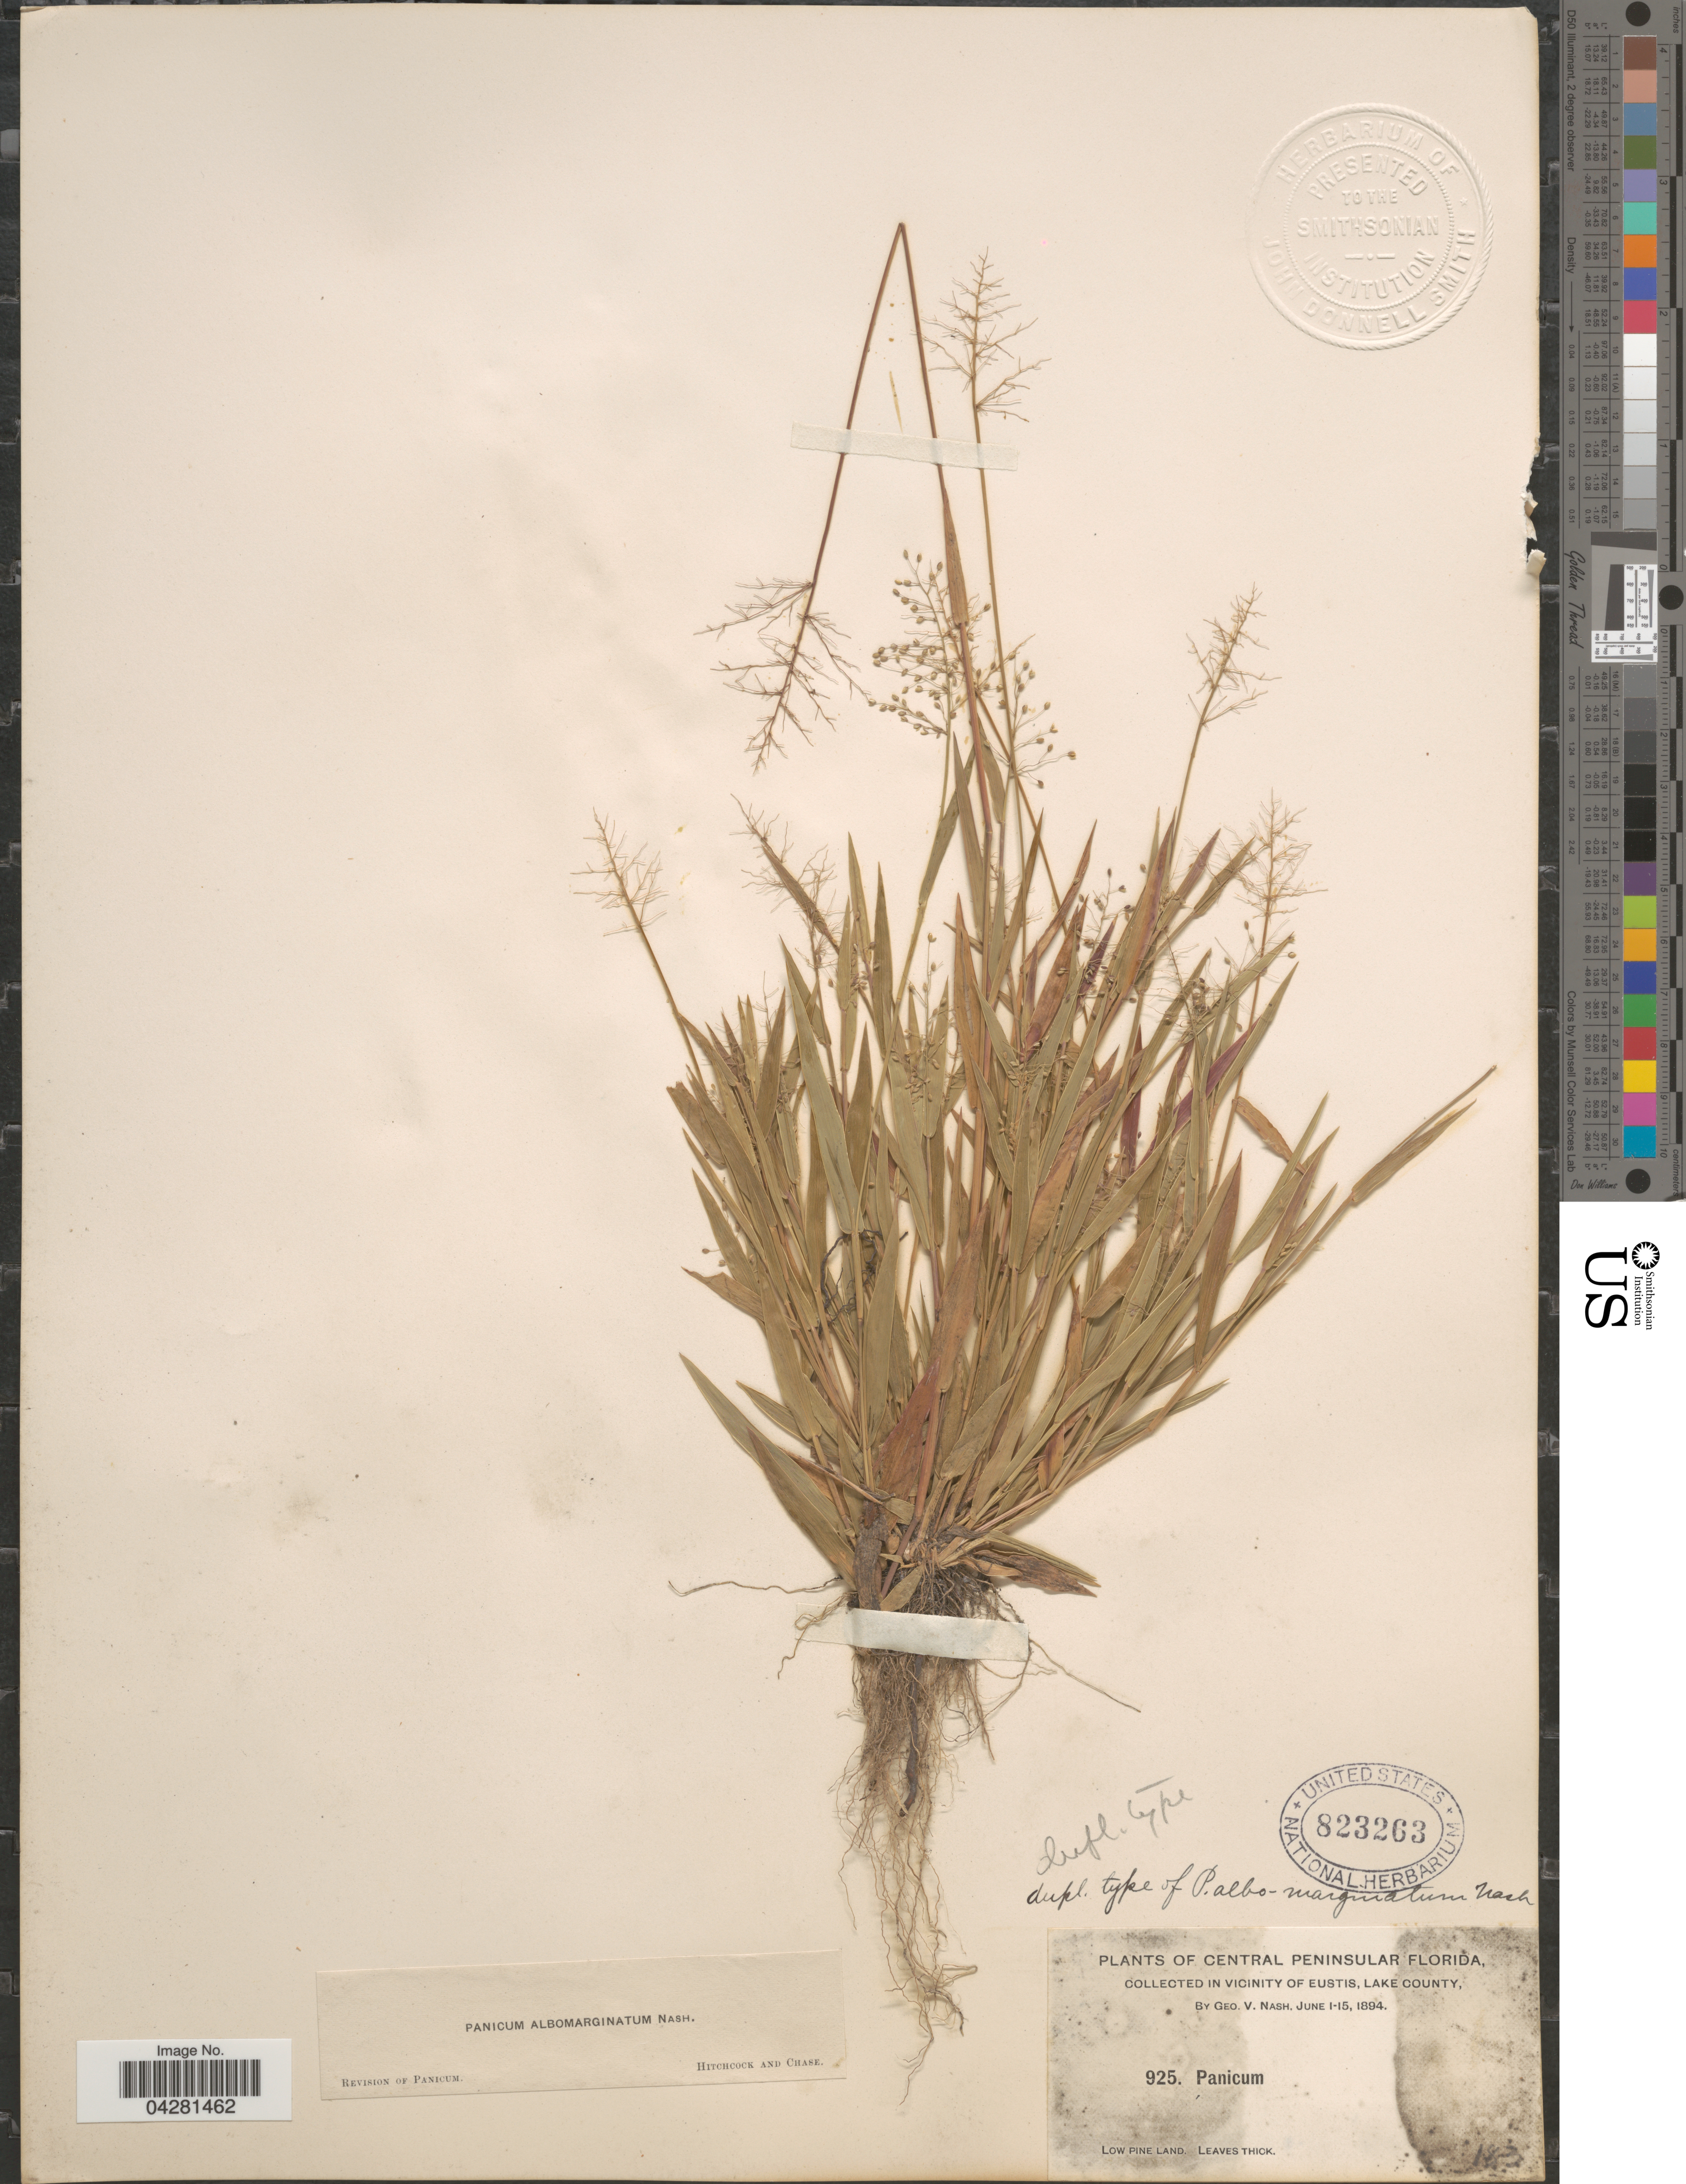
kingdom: Plantae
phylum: Tracheophyta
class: Liliopsida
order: Poales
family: Poaceae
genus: Dichanthelium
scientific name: Dichanthelium dichotomum var. unciphyllum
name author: (Trin.) Davidse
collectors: G. V. Nash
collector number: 925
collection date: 1894-06-01/1894-06-15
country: United States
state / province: Florida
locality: Central Peninsular Florida. In vicinity of Eustis, Lake County.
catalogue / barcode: US 823263